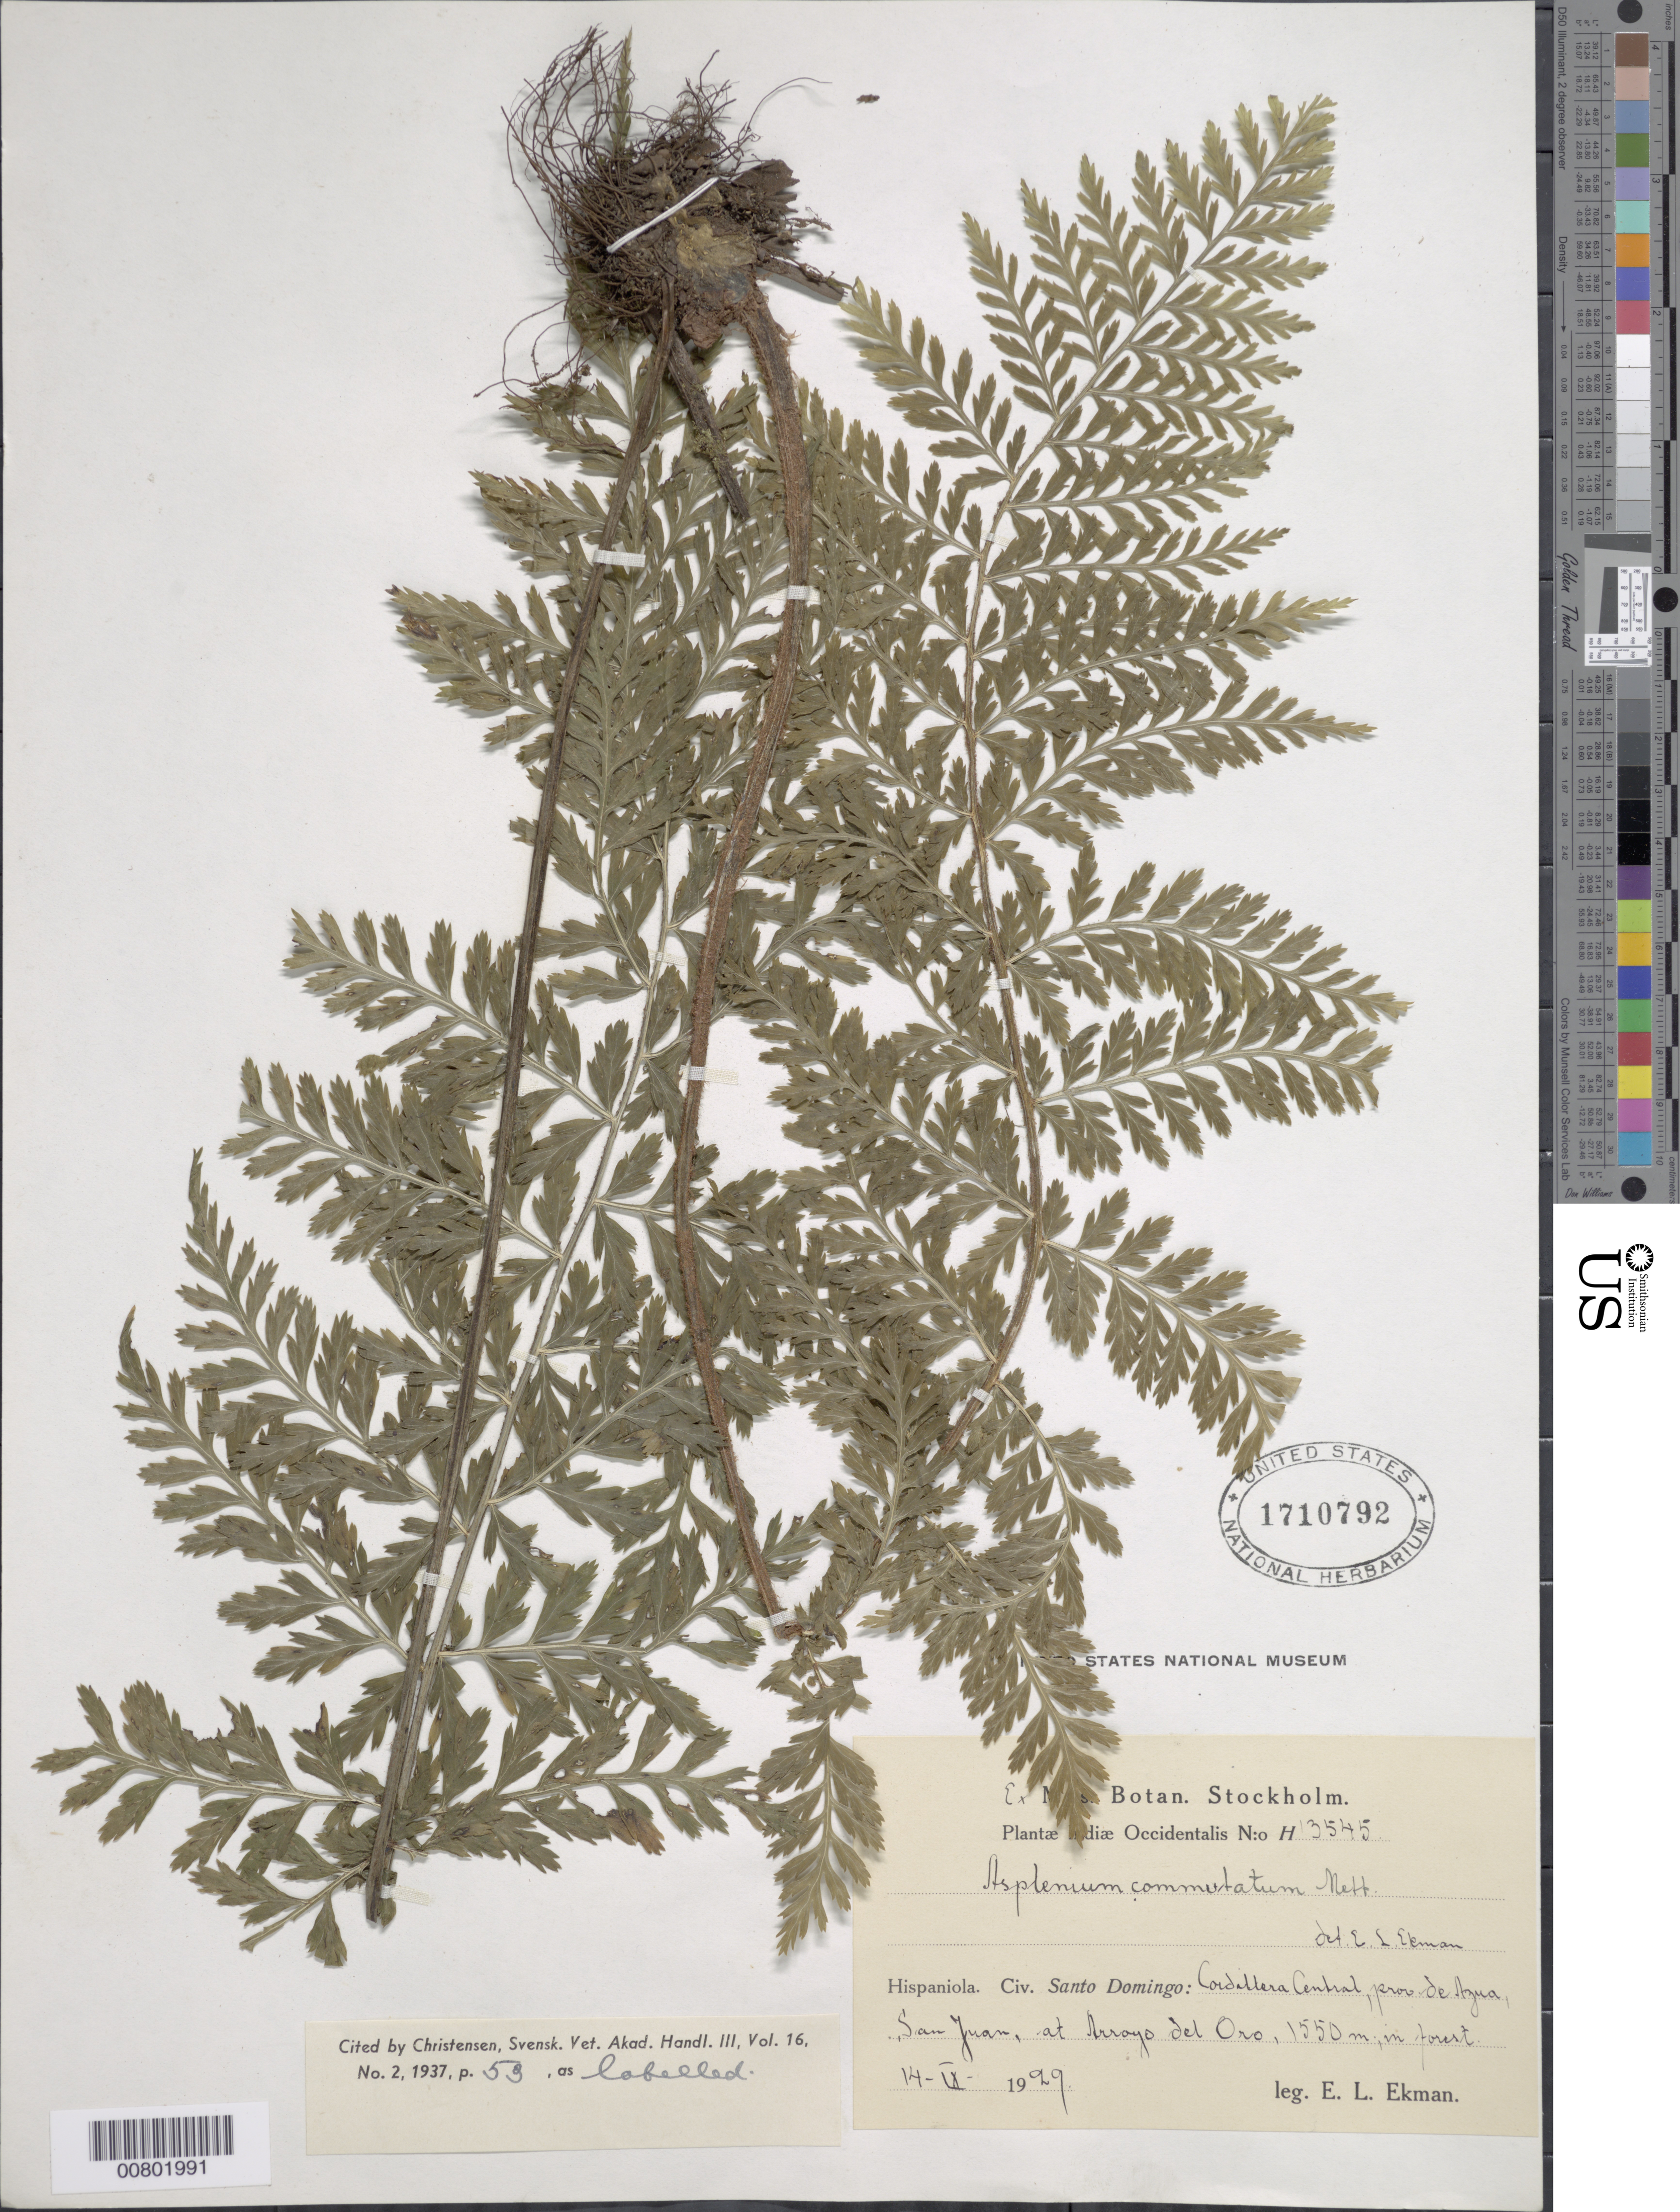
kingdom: Plantae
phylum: Tracheophyta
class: Polypodiopsida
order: Polypodiales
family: Aspleniaceae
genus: Asplenium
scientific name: Asplenium commutatum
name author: Mett. ex Kuhn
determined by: Christensen, C. F. A.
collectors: E. L. Ekman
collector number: H 13545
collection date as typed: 14 Sep 1929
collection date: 1929-09-14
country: Dominican Republic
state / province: Azua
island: Hispaniola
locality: Cordillera Central, San Juan, at Arroyo del Oro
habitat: Forest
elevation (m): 1550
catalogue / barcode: US 1710792